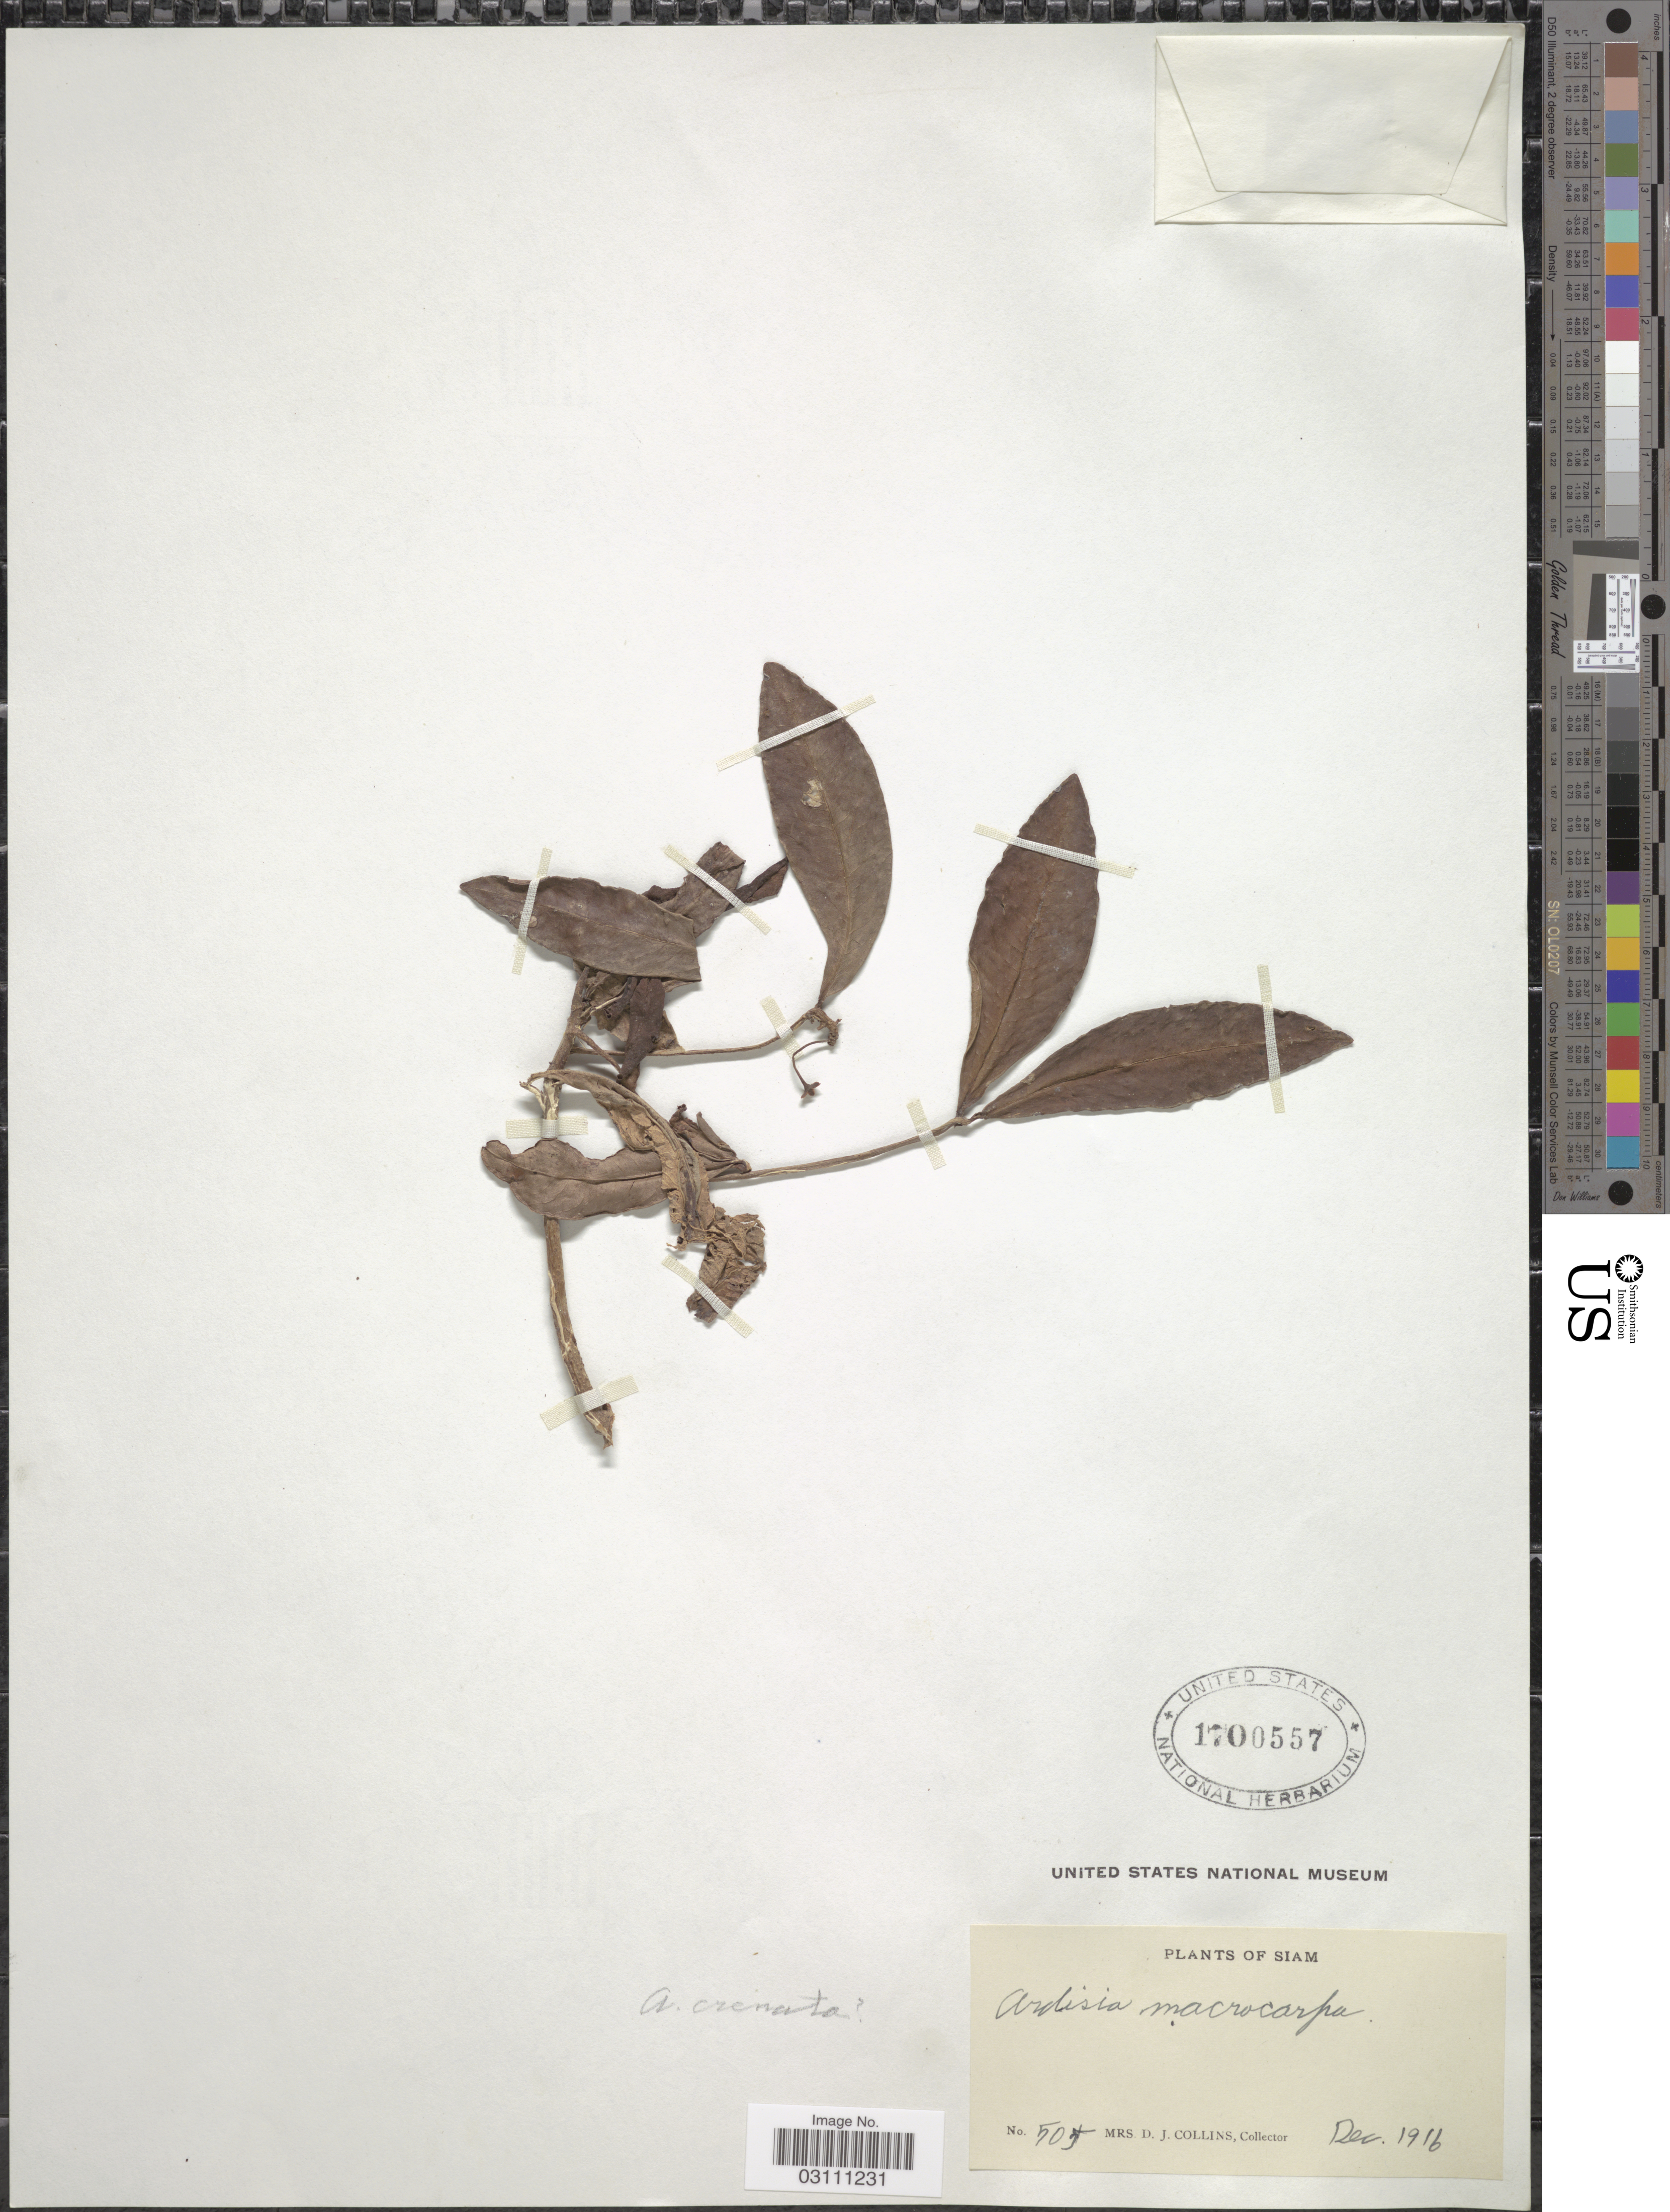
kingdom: Plantae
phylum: Tracheophyta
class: Magnoliopsida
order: Ericales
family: Primulaceae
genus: Ardisia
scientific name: Ardisia crenata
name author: Sims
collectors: Mrs. D. J. Collins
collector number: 505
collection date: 1916-12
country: Thailand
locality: Siam.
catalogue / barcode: US 1700557